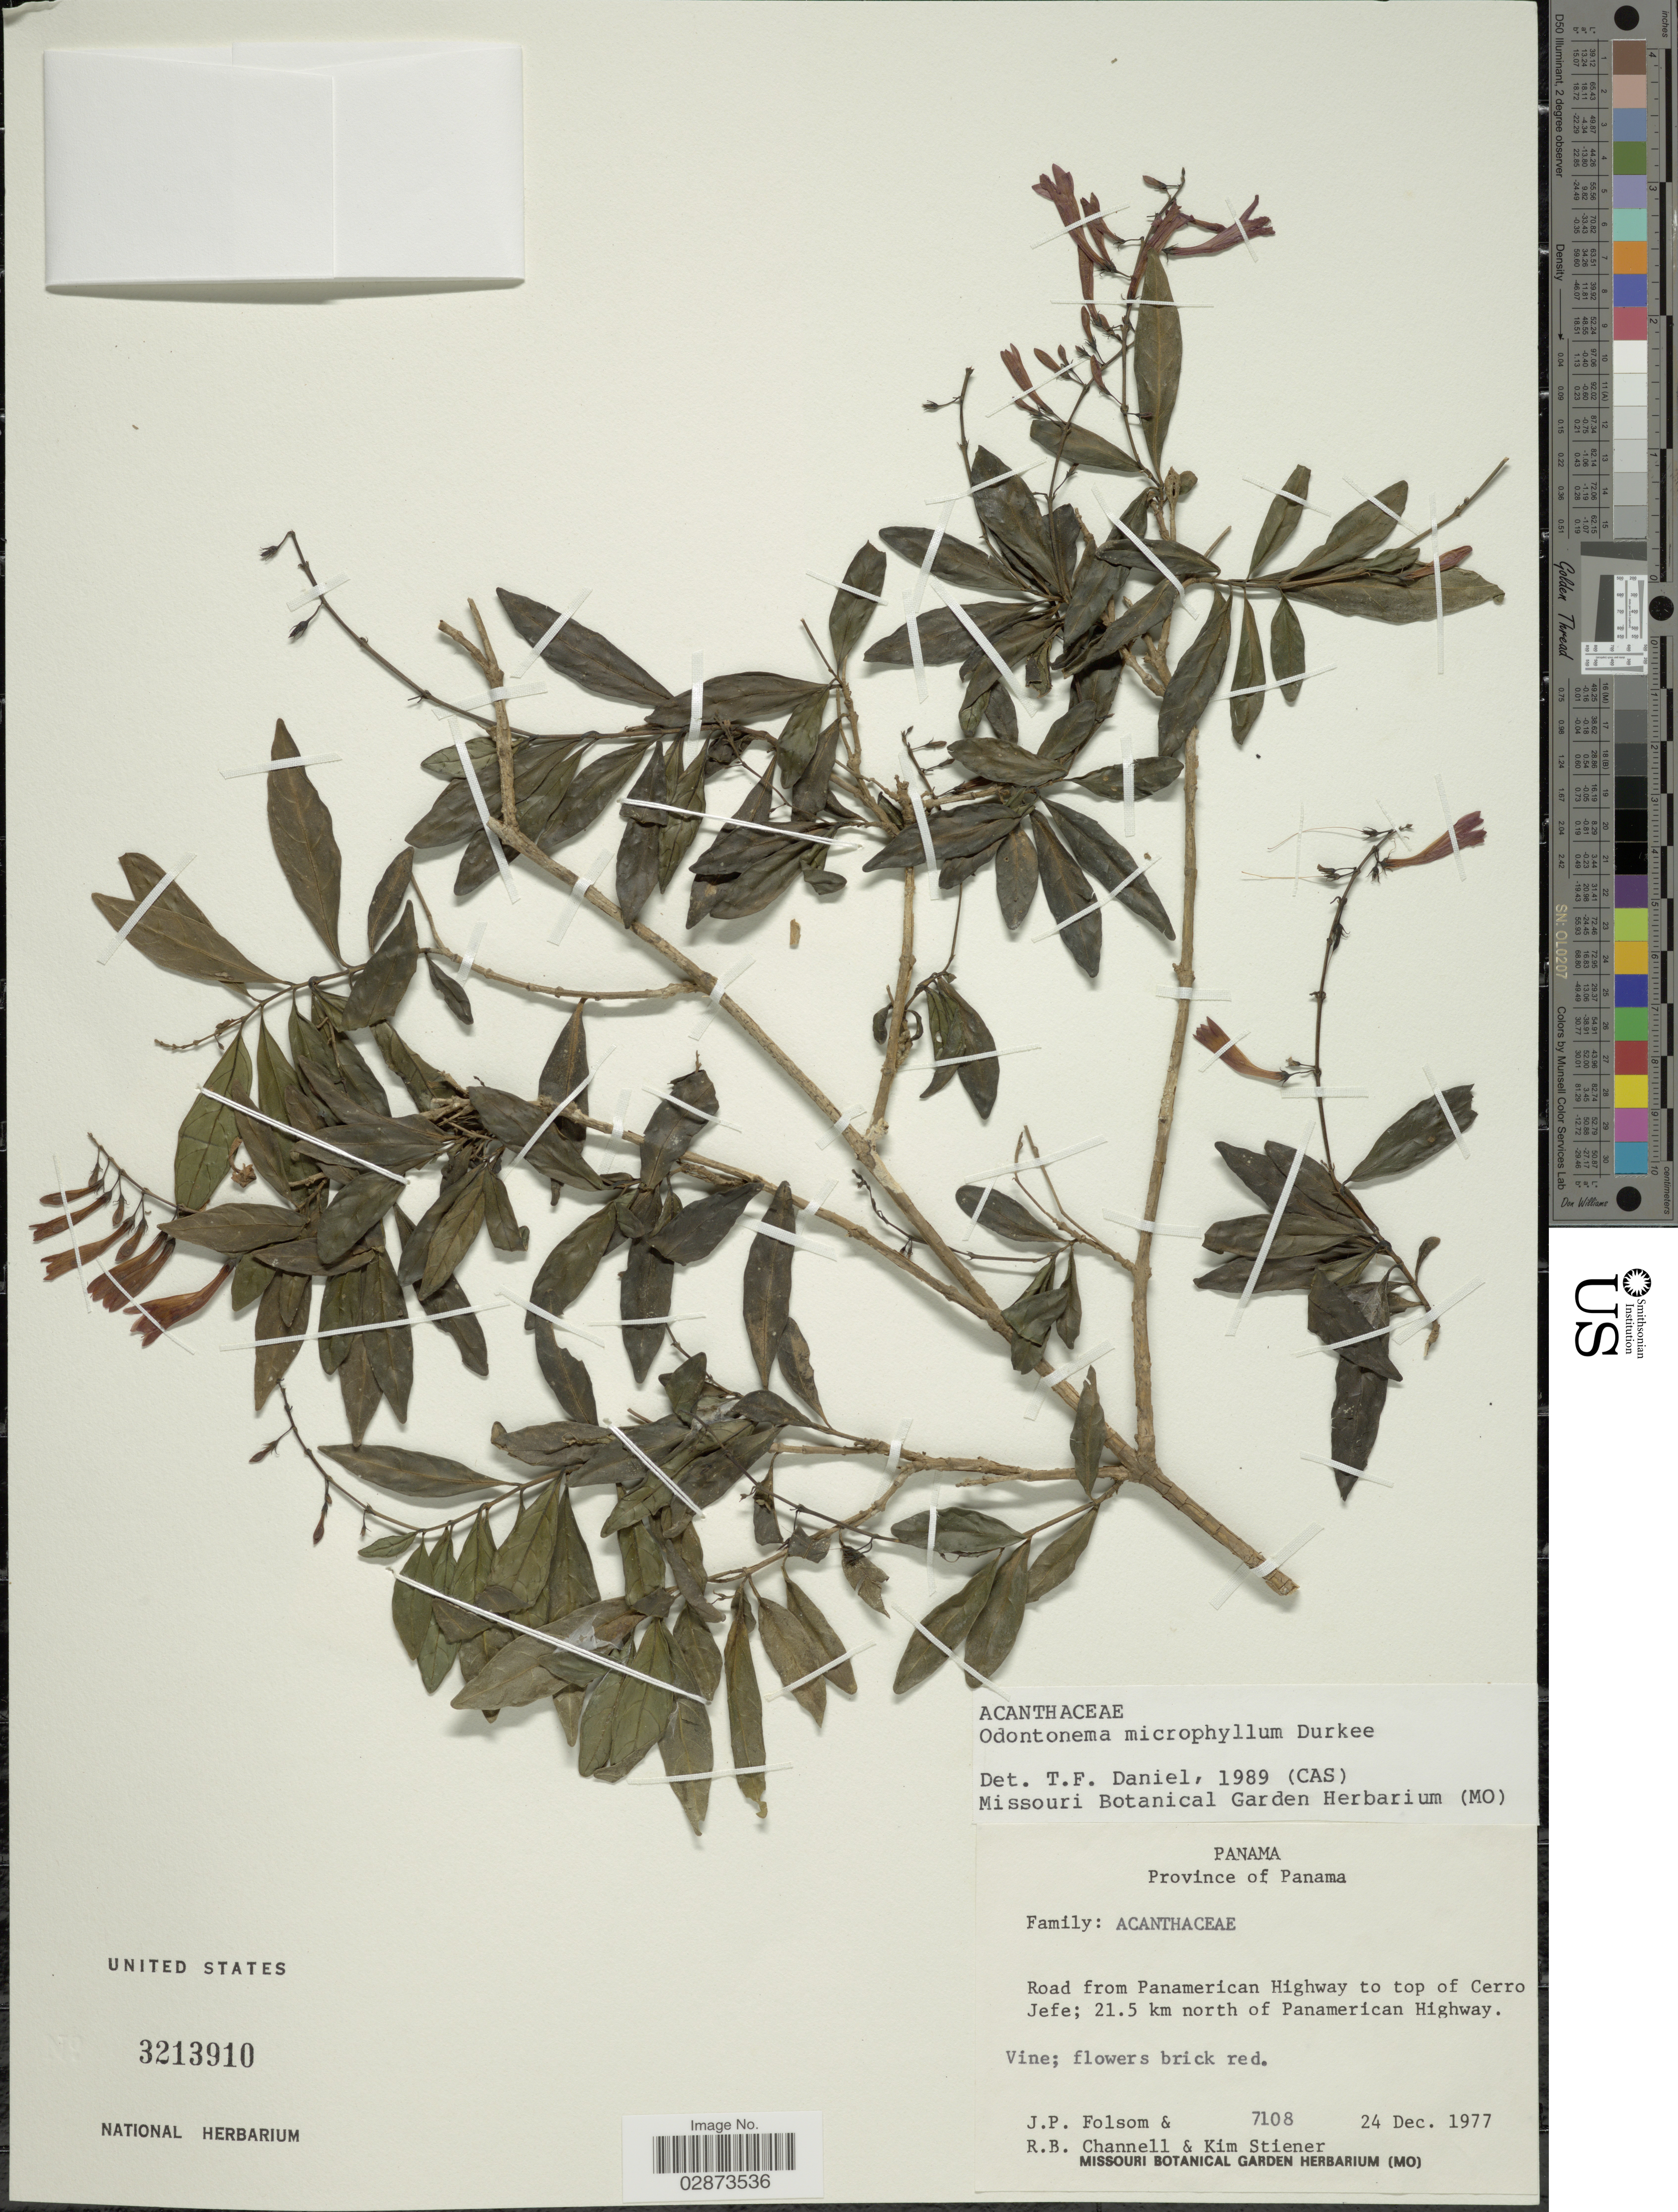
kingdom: Plantae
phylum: Tracheophyta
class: Magnoliopsida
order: Lamiales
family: Acanthaceae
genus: Odontonema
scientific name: Odontonema microphyllum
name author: Durkee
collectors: J. P. Folsom, R. B. Channell & K. Stiener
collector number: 7108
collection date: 1977-12-24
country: Panama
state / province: Panamá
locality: Province of Panama, Road from Panamerican Highway to top of Cerro Jefe; 21.5 km north of Panamerican Highway.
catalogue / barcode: US 3213910